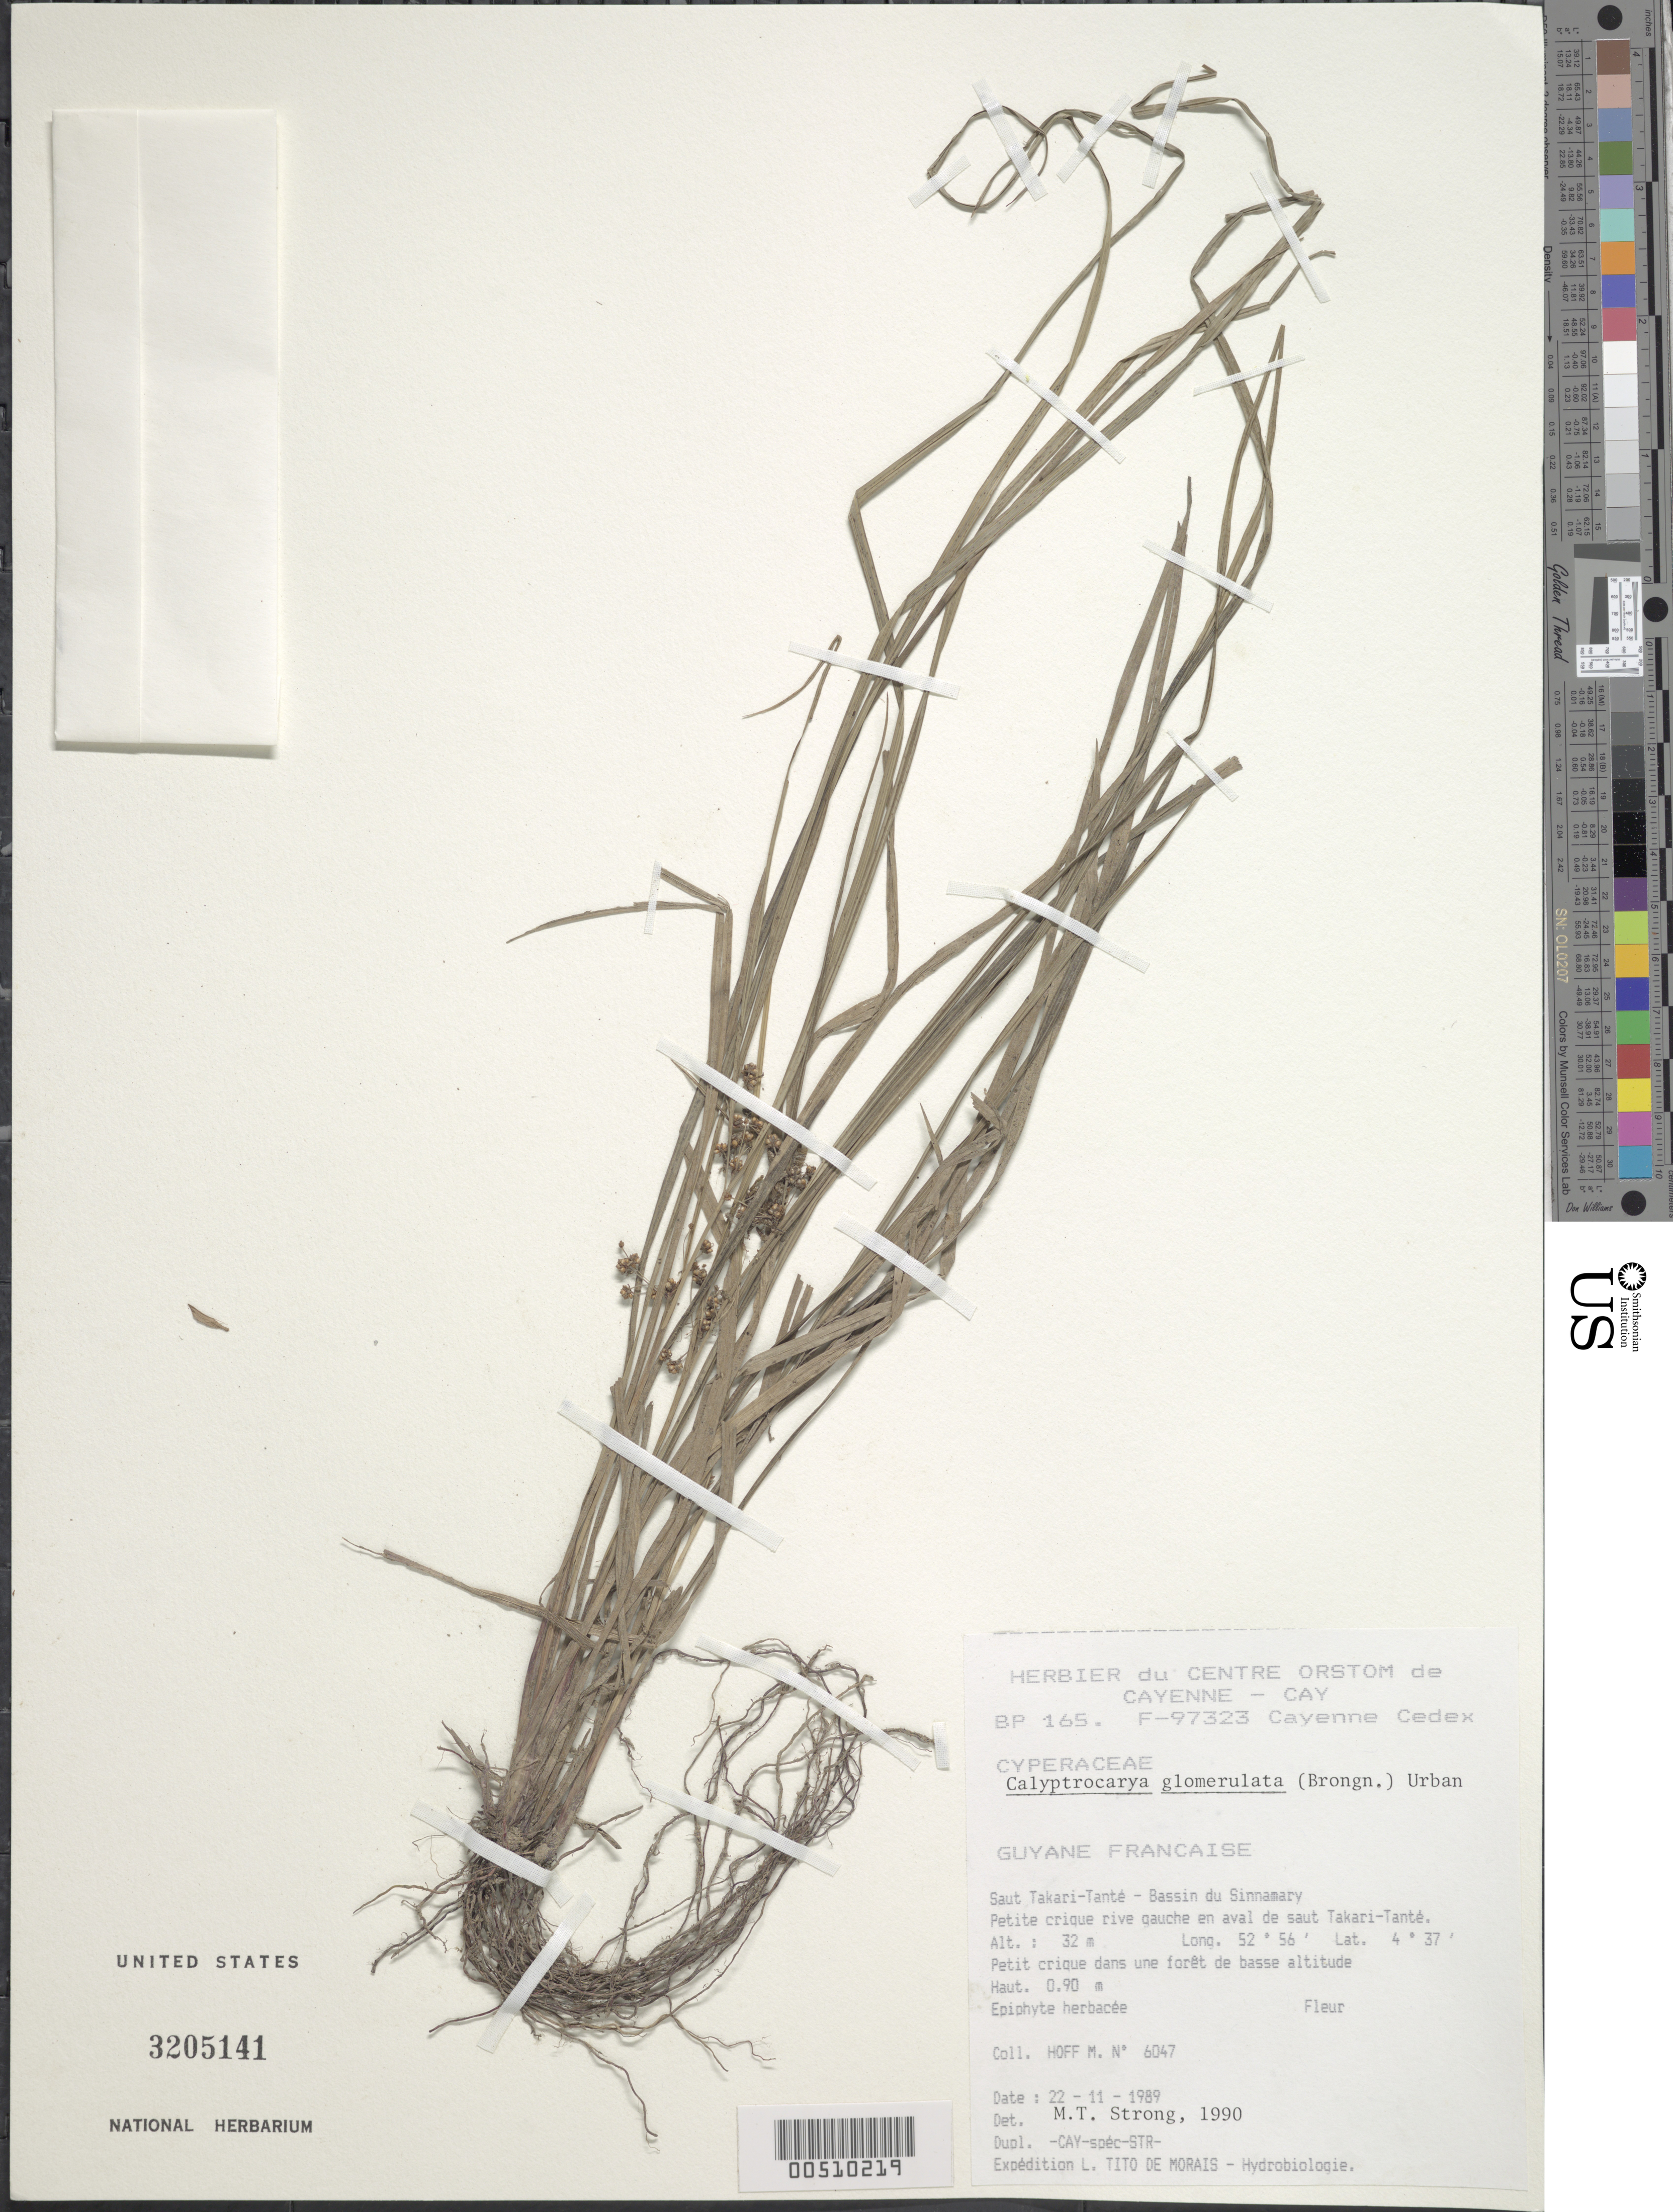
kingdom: Plantae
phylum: Tracheophyta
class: Liliopsida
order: Poales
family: Cyperaceae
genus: Calyptrocarya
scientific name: Calyptrocarya glomerulata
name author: (Brongn.) Urb.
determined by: Strong, M. T., (US), Smithsonian Institution - National Museum of Natural History (UNITED STATES)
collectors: M. Hoff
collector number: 6047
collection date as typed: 22 Nov 1989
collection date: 1989-11-22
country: French Guiana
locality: Saut Takari - Tante - Bassin du Sinnamary; Petit crique rive gauche en aval de saut Takari-Tante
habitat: Petit crique dans une foret de basse altitude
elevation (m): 32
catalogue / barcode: US 3205141